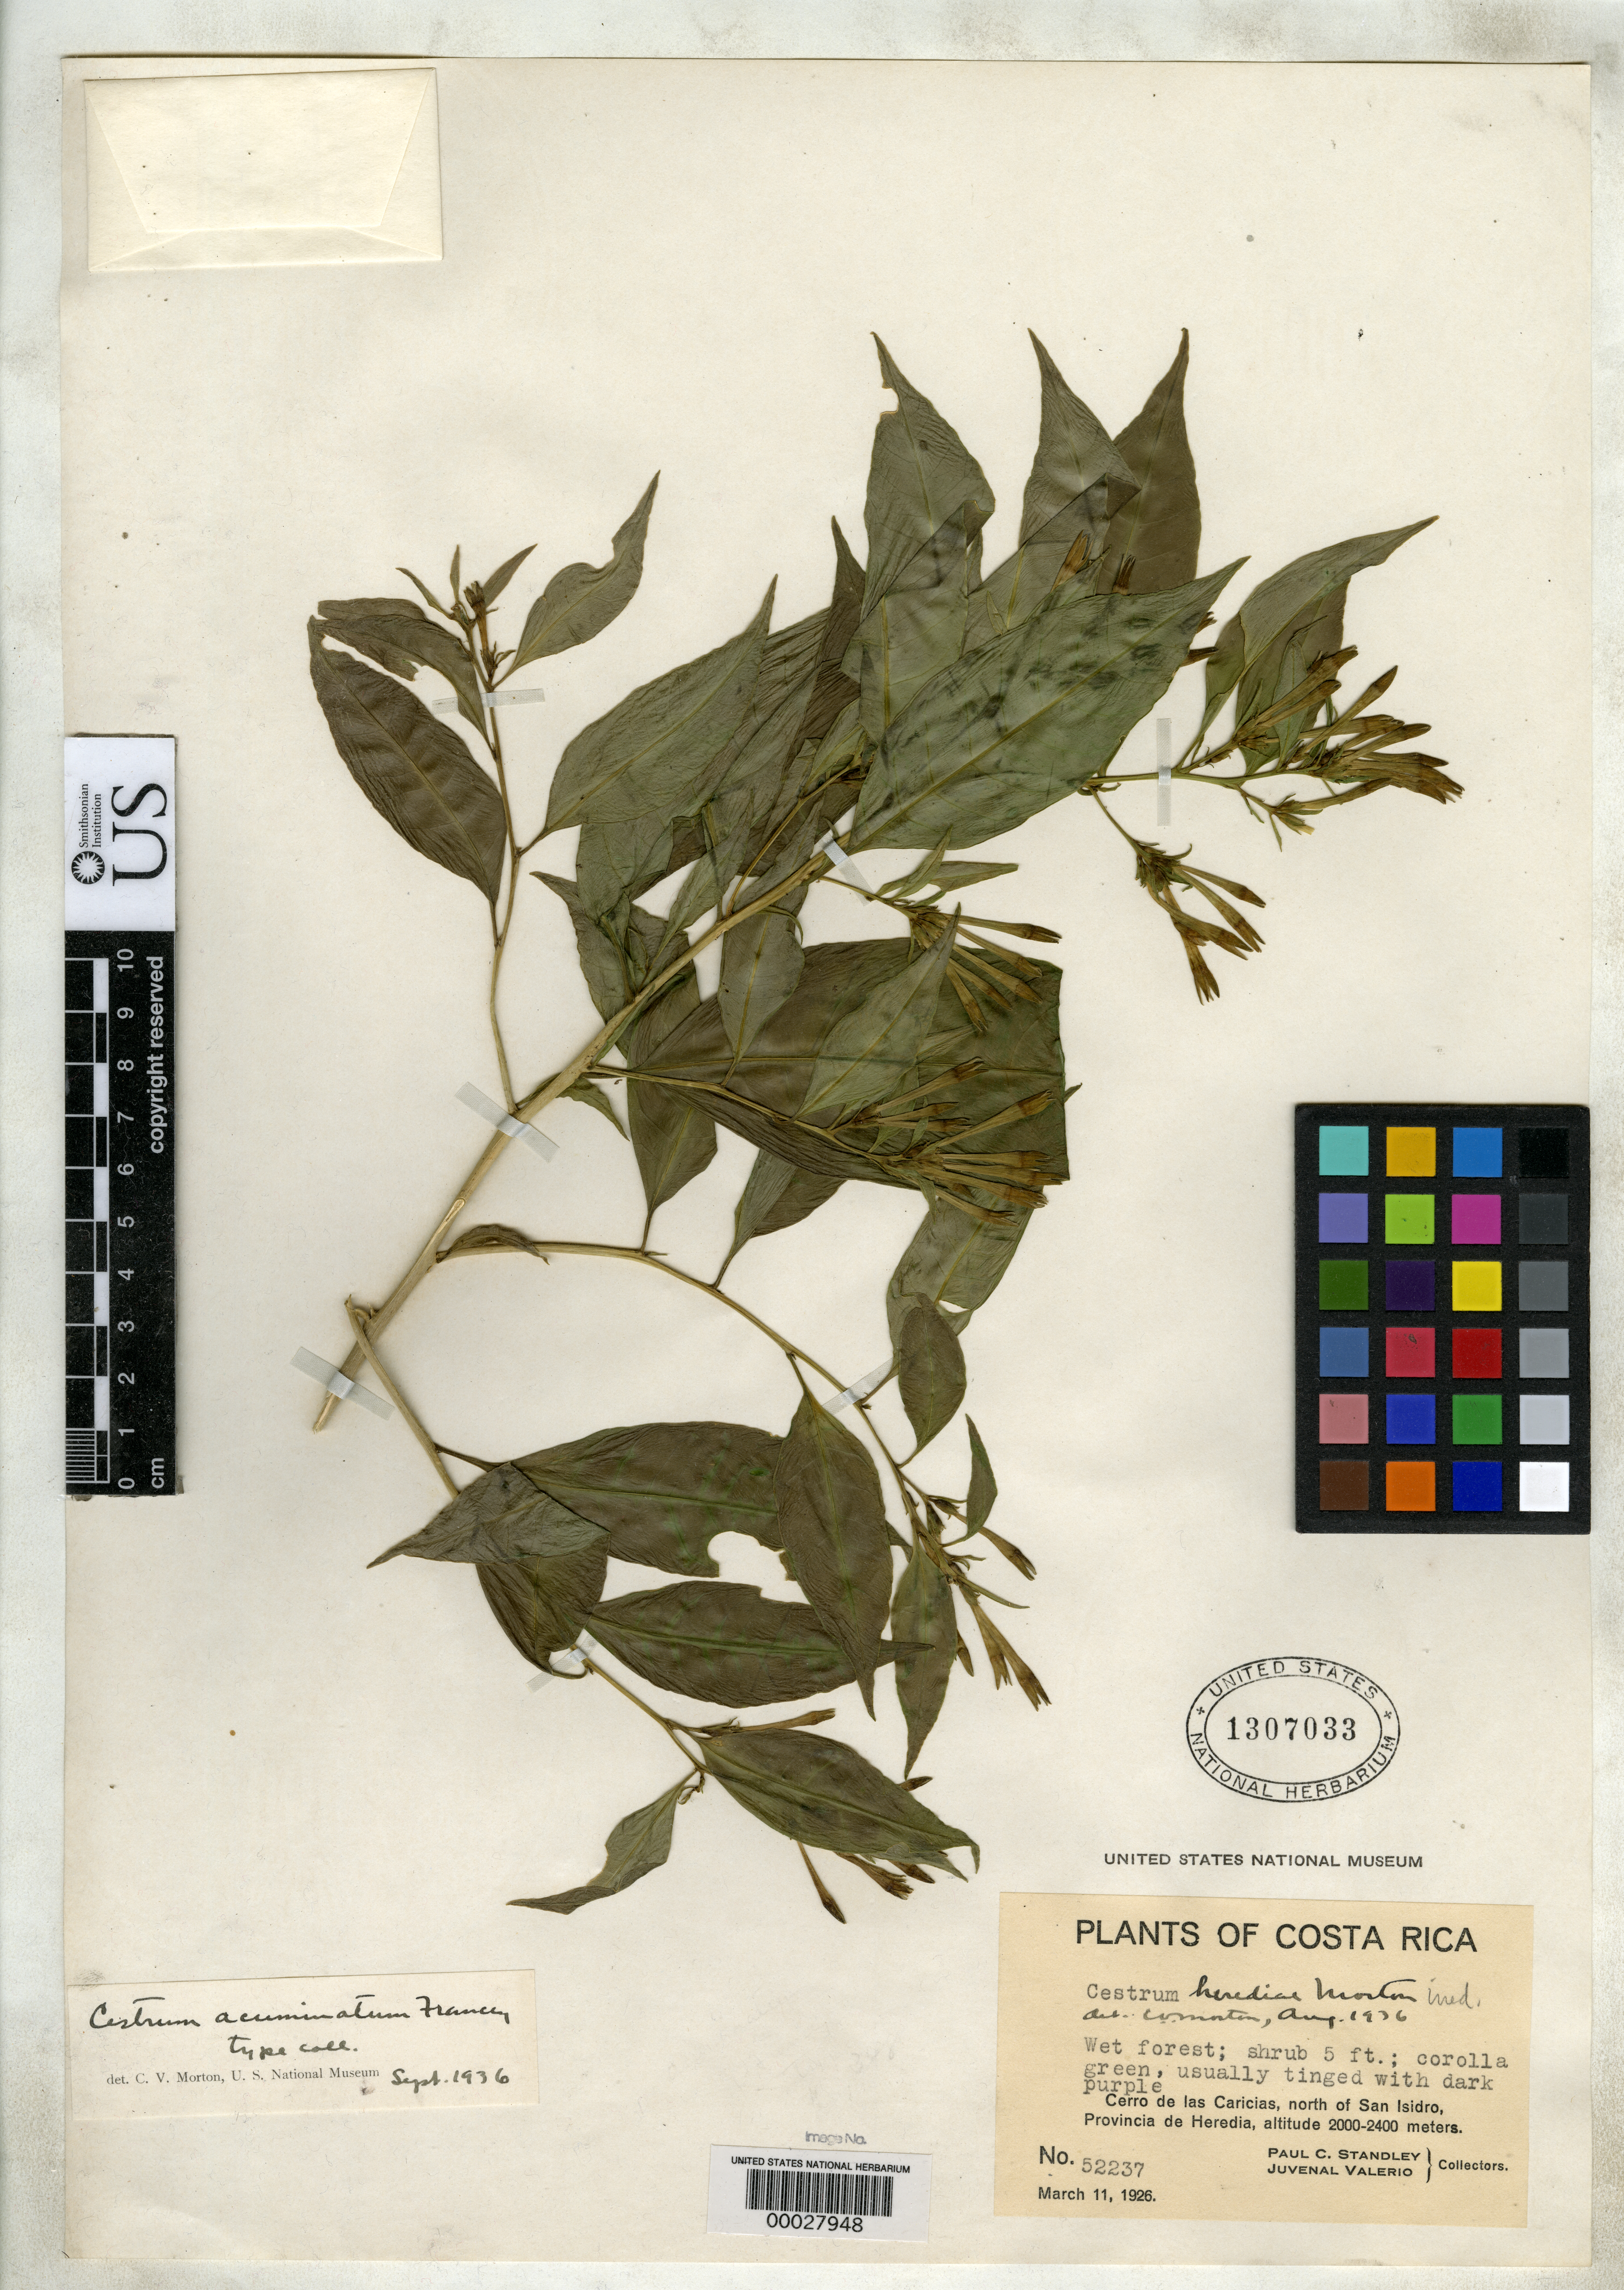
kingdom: Plantae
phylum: Tracheophyta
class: Magnoliopsida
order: Solanales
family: Solanaceae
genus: Cestrum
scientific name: Cestrum acuminatum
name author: Francey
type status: Isotype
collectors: P. C. Standley & J. Valerio R.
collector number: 52237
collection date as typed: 11 Mar 1926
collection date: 1926-03-11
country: Costa Rica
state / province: Heredia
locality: Cerro de Los Cavicias.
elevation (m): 2000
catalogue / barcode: US 1307033